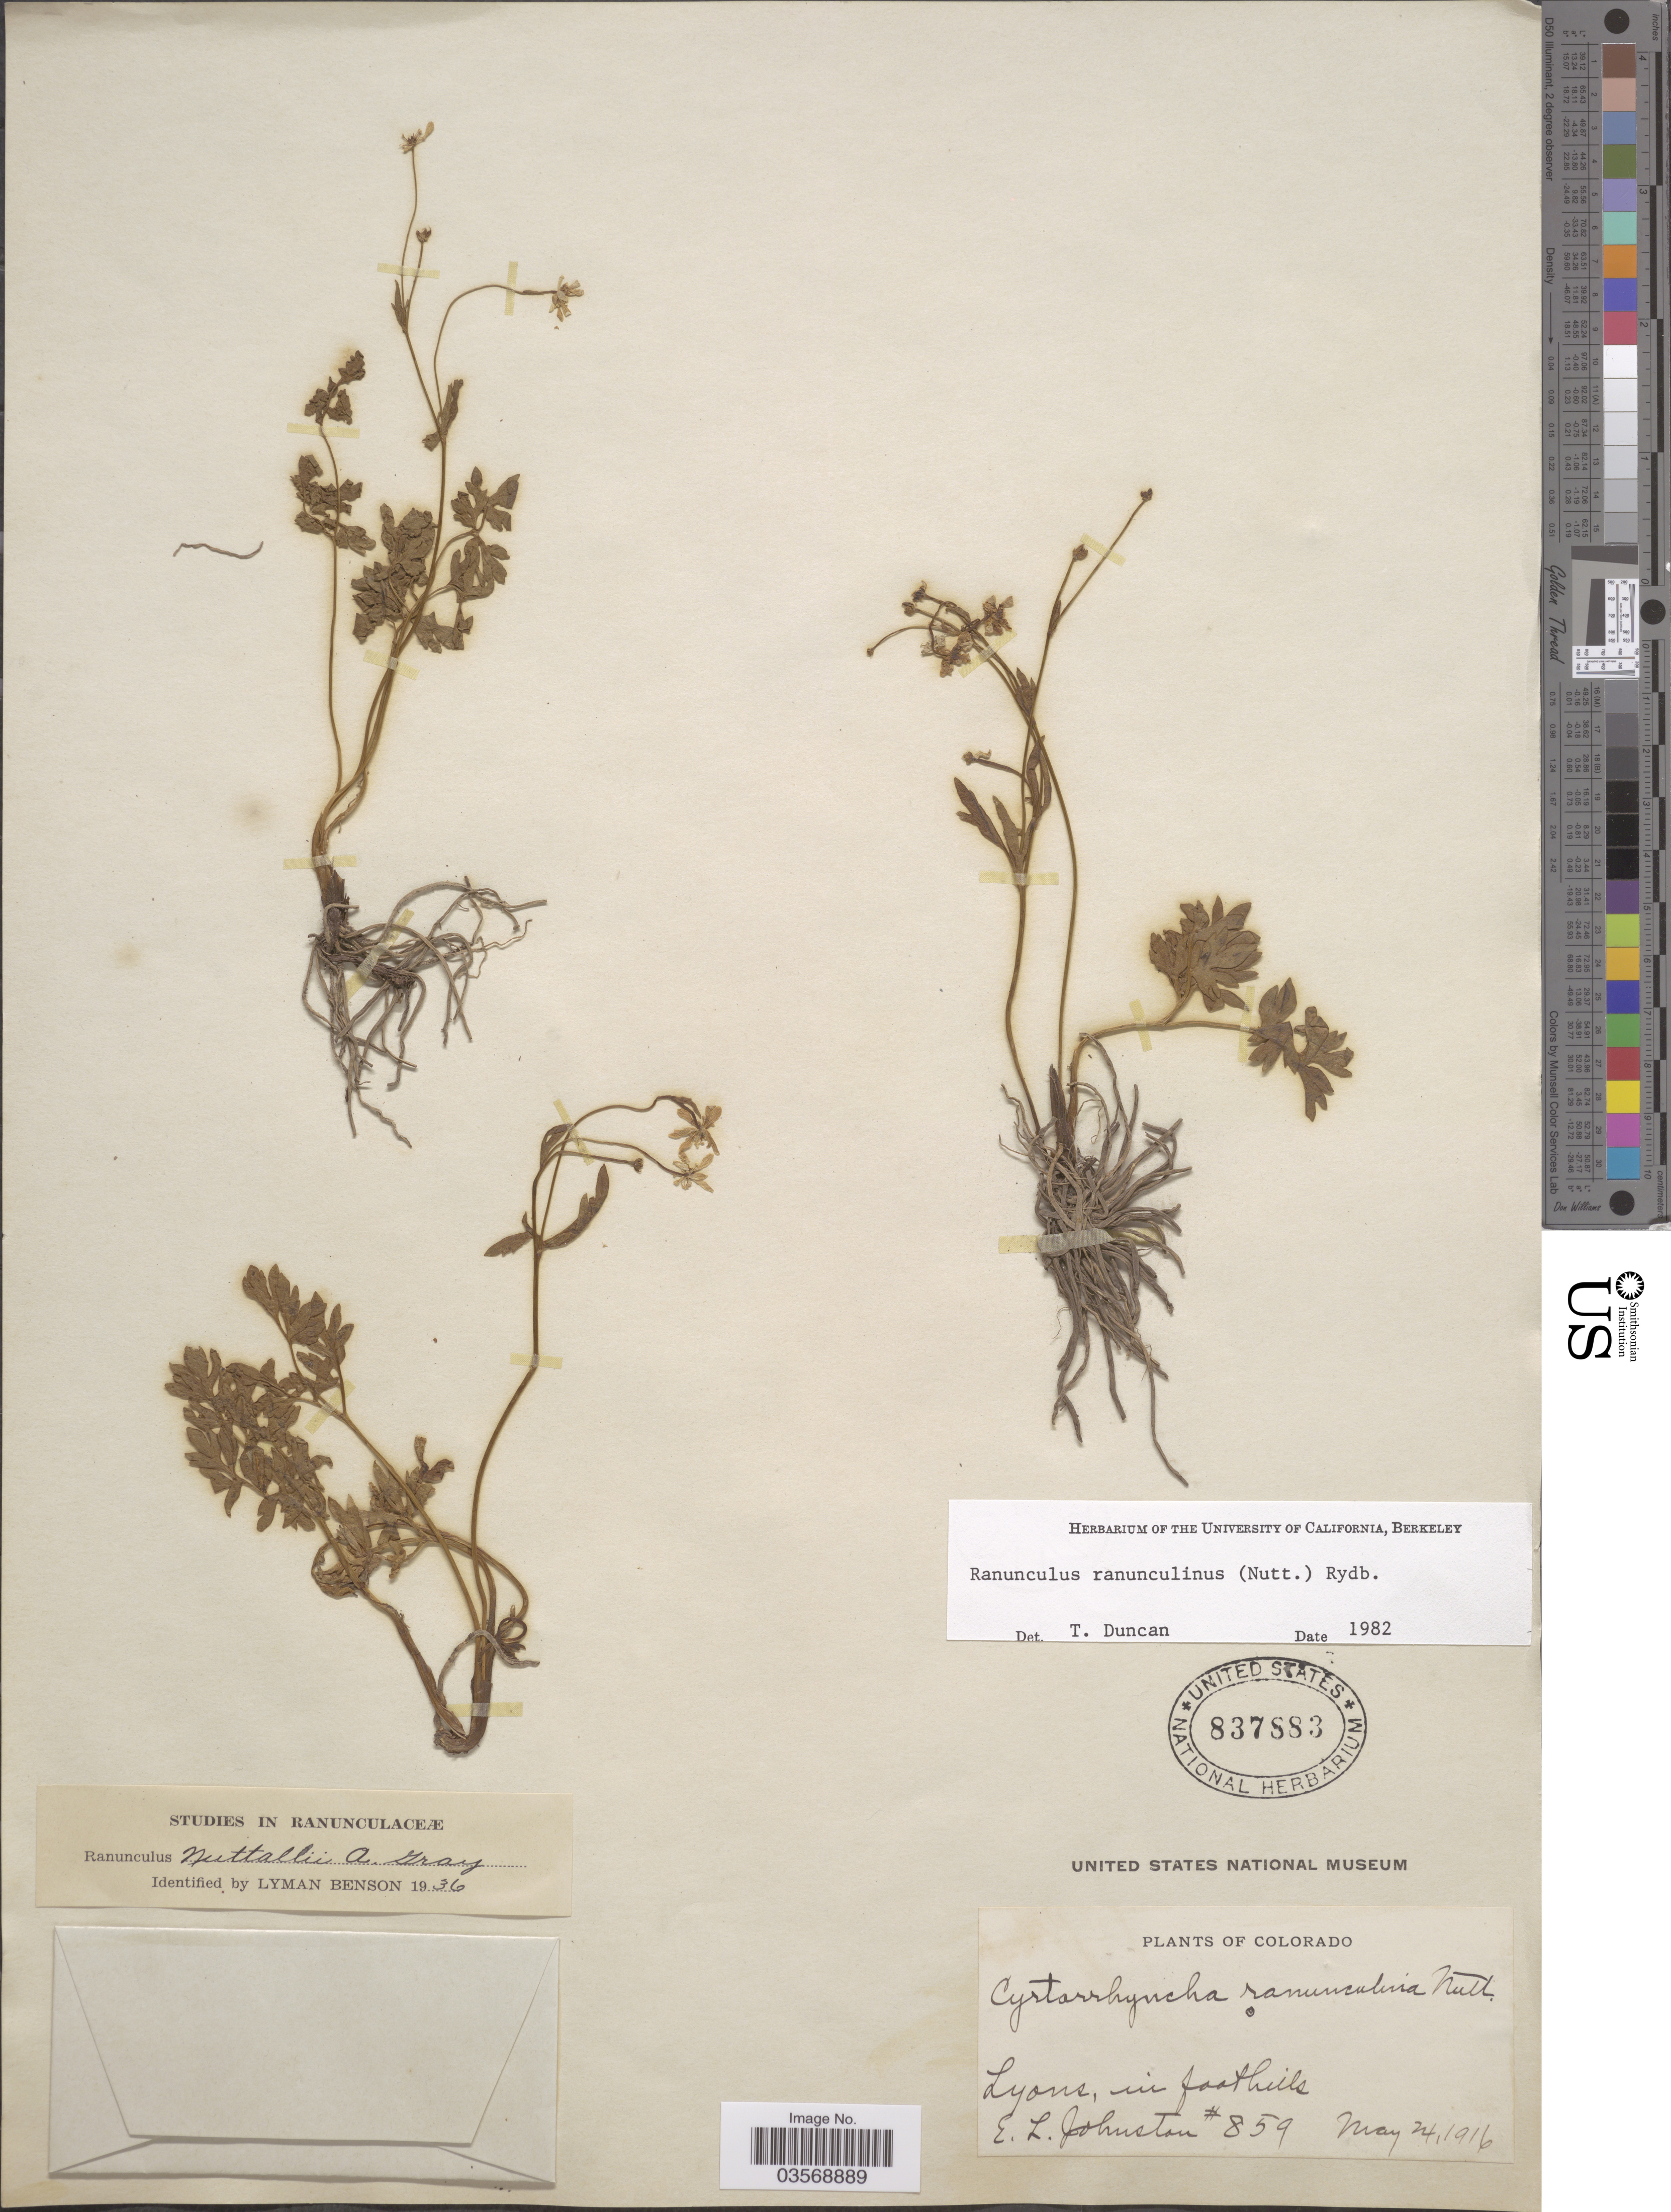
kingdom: Plantae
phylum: Tracheophyta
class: Magnoliopsida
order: Ranunculales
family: Ranunculaceae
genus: Ranunculus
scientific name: Ranunculus ranunculinus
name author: (Nutt.) Rydb.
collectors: E. L. Johnston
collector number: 859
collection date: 1916-05-24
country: United States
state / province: Colorado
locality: Lyons, in foothills.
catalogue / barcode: US 837883